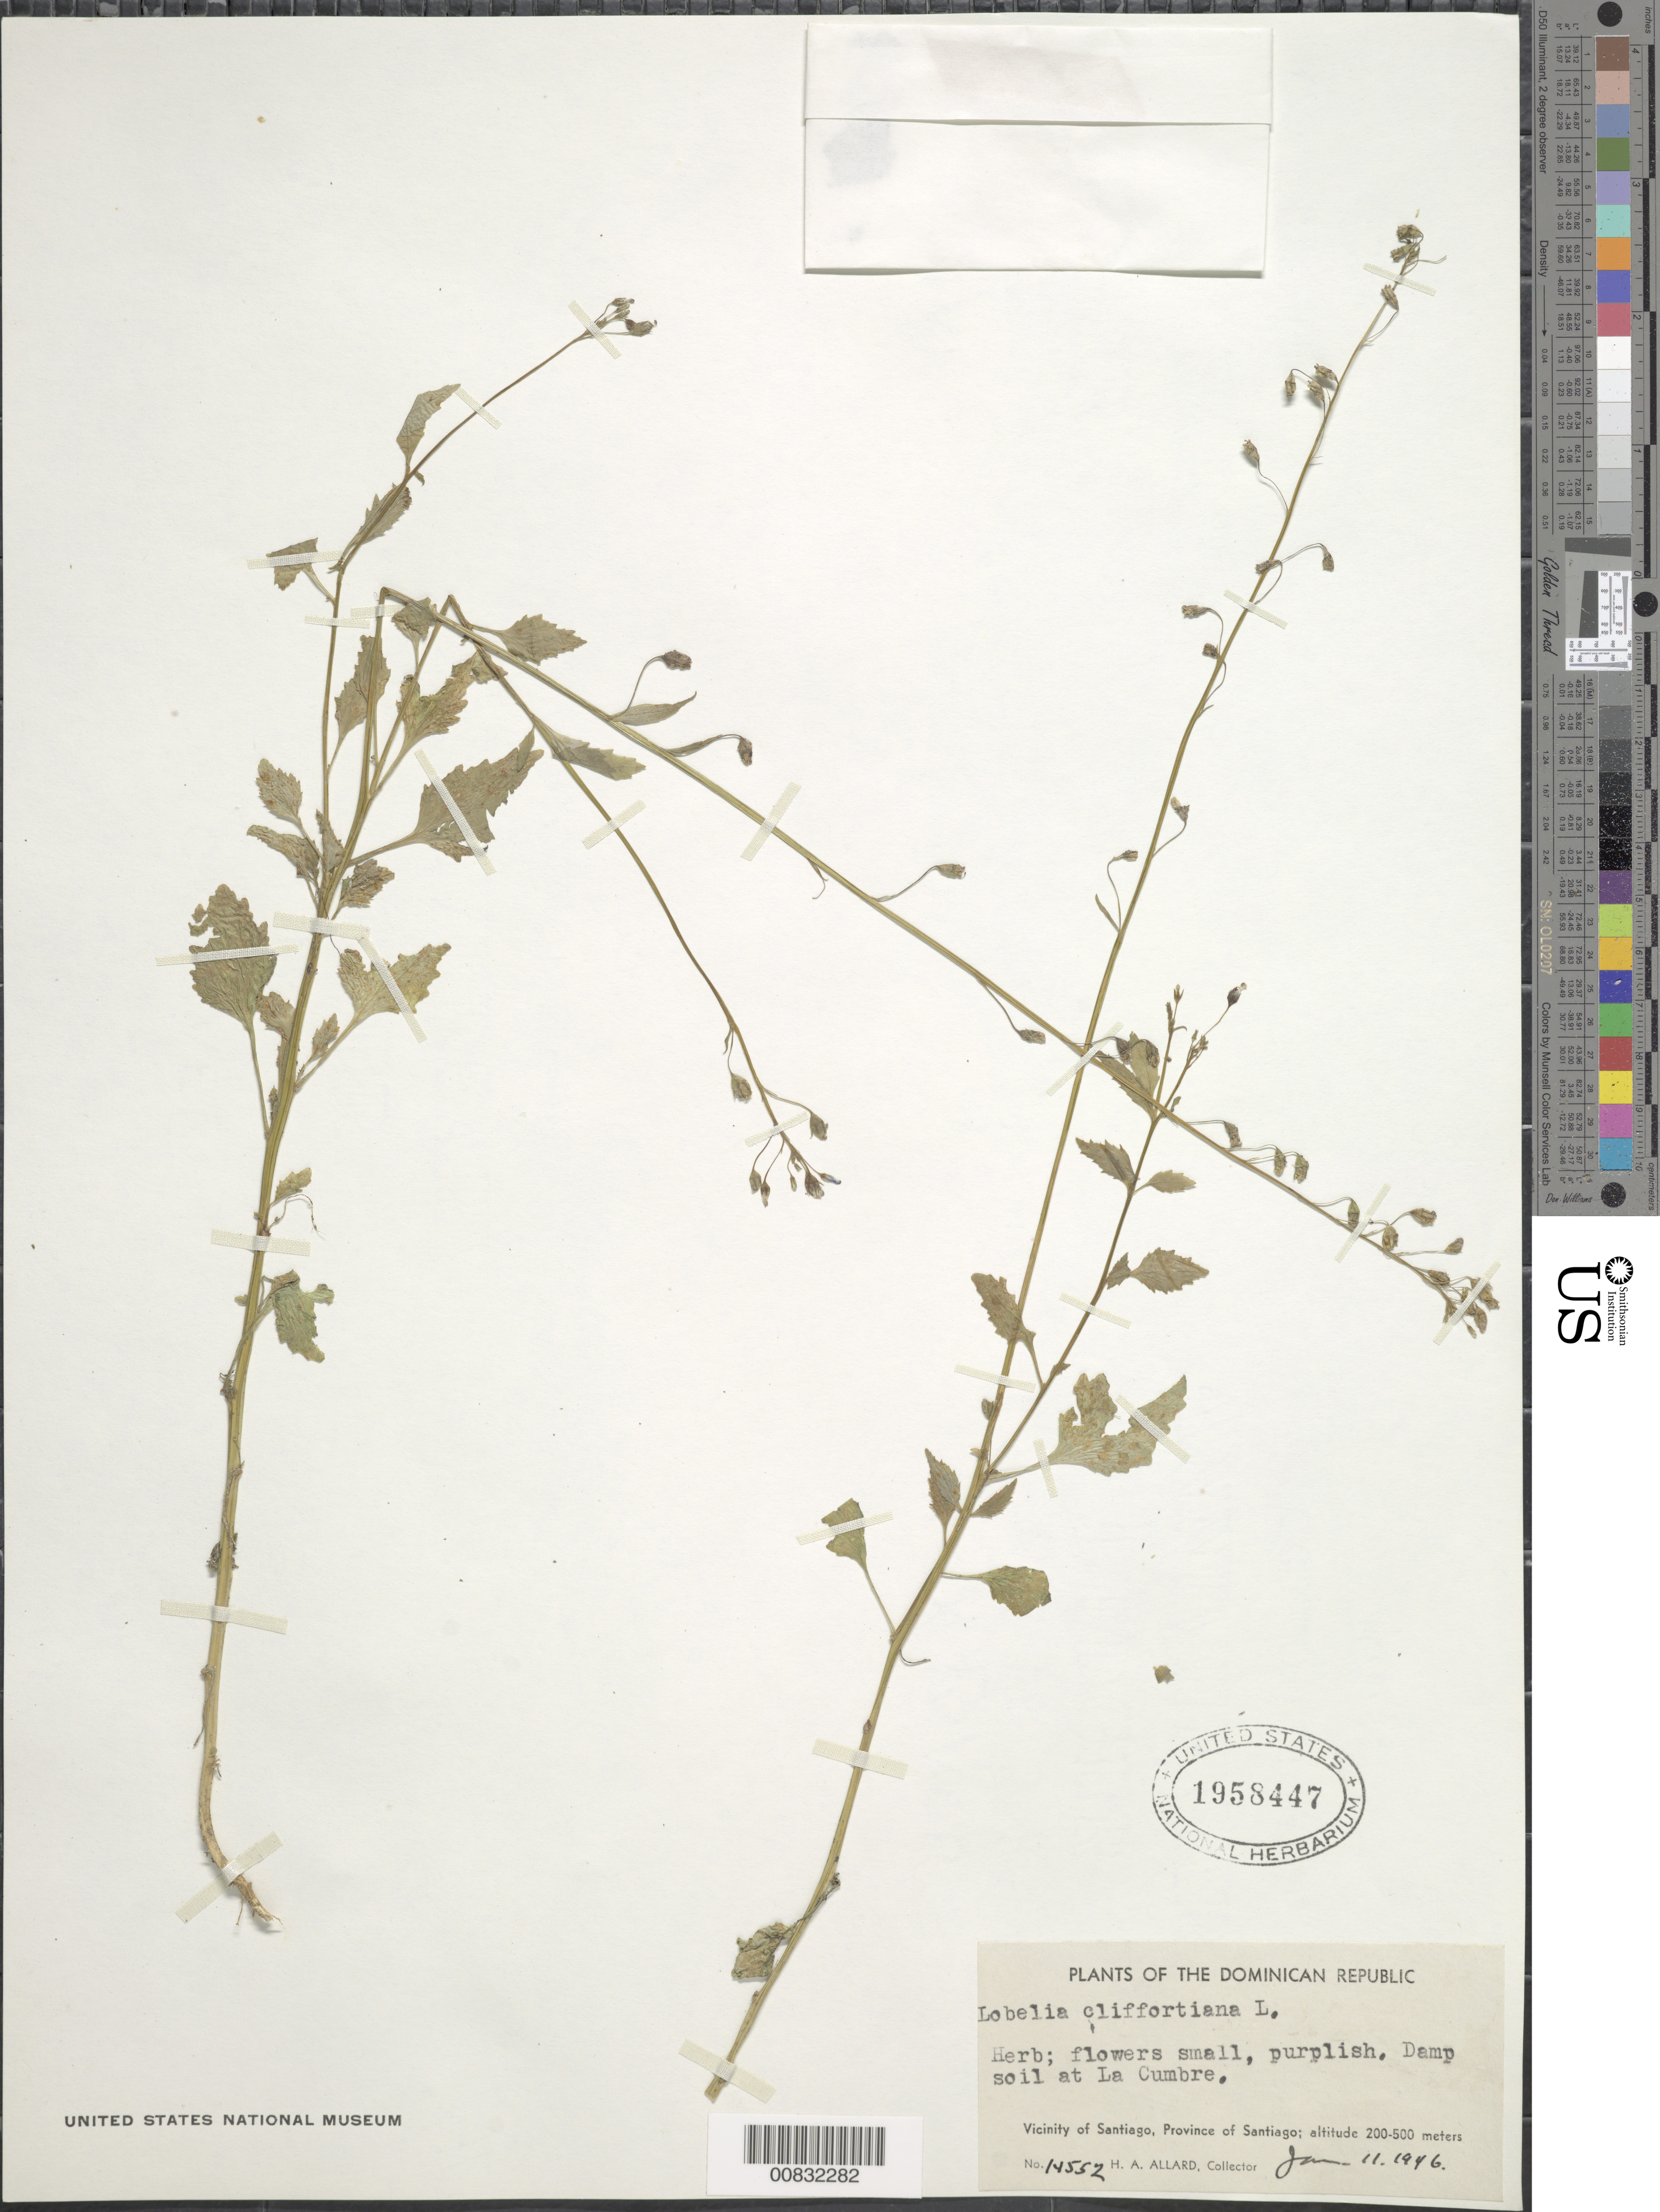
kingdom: Plantae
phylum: Tracheophyta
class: Magnoliopsida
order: Asterales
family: Campanulaceae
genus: Lobelia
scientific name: Lobelia cliffortiana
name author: L.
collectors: H. A. Allard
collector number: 14552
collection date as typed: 11 Jan 1946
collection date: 1946-01-11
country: Dominican Republic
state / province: Santiago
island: Hispaniola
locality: Vicinity of Santiago, La Cumbre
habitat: Damp soil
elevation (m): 200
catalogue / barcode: US 1958447